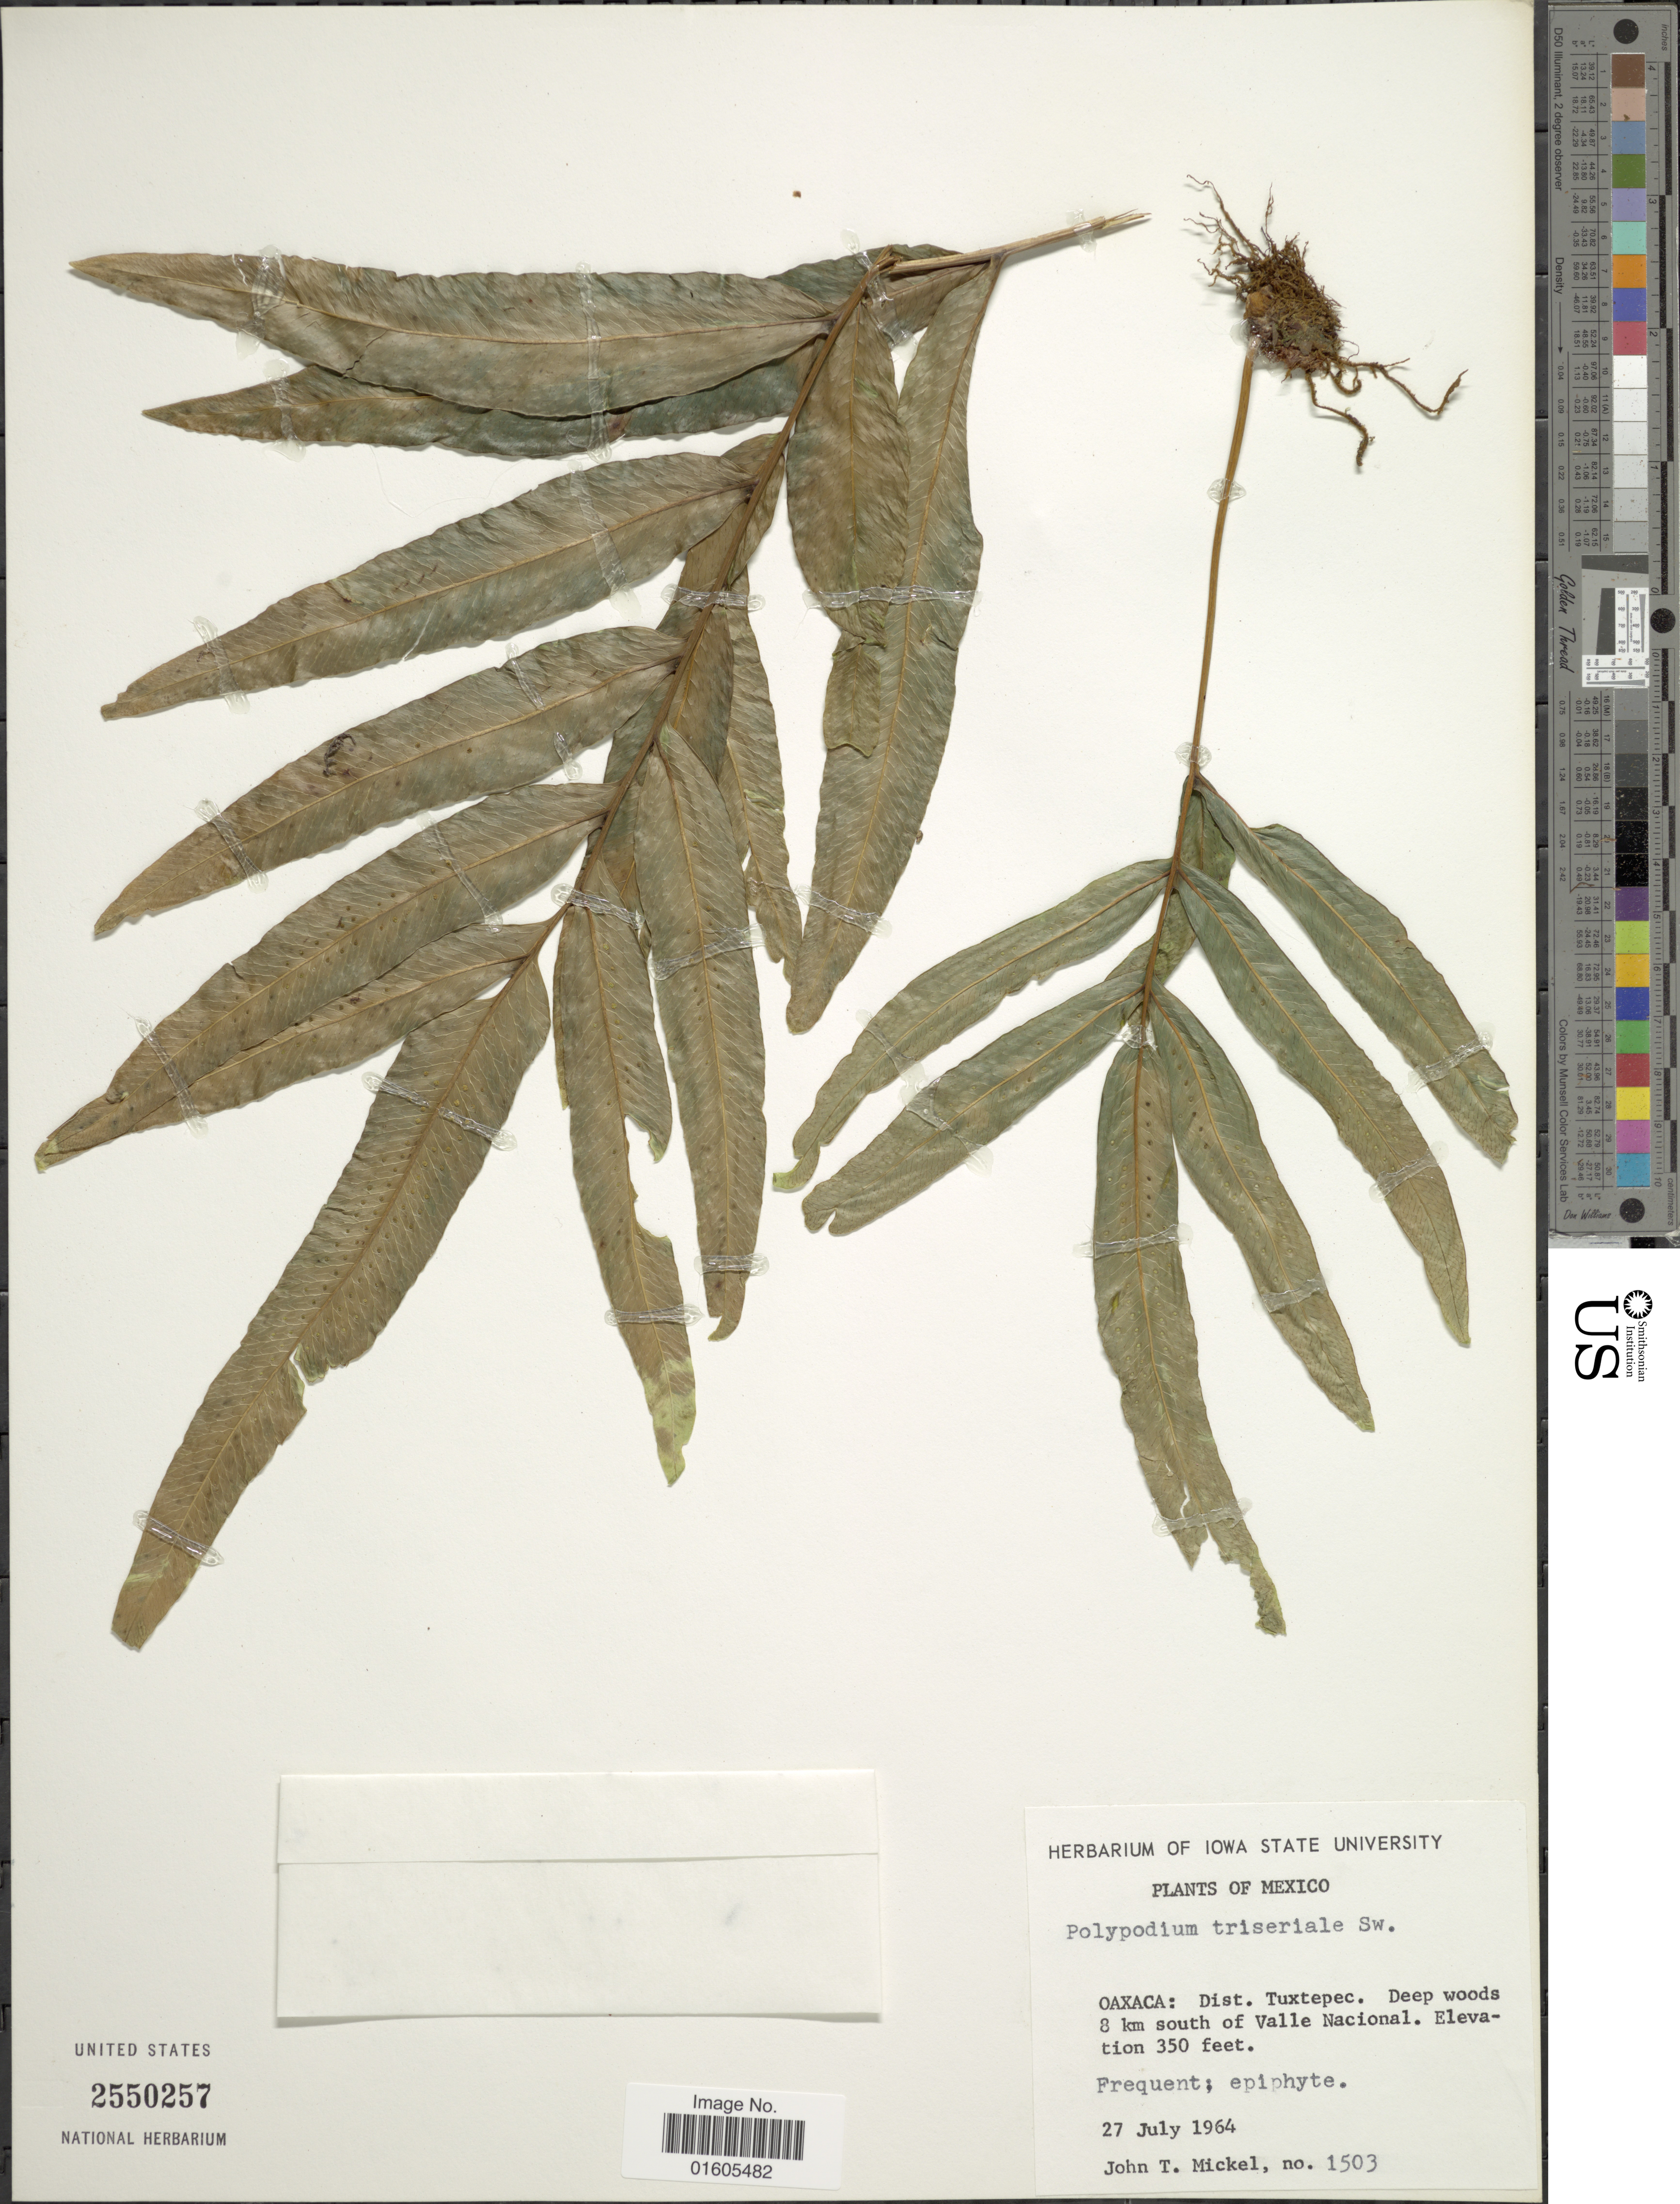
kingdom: Plantae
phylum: Tracheophyta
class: Polypodiopsida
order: Polypodiales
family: Polypodiaceae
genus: Serpocaulon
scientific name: Serpocaulon triseriale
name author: (Sw.) A.R. Sm.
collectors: J. T. Mickel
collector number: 1503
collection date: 1964-07-27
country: Mexico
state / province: Oaxaca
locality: Dist. Tuxtepec. Deep woods 8 km south of Valle Nacional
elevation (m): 107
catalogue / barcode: US 2550257